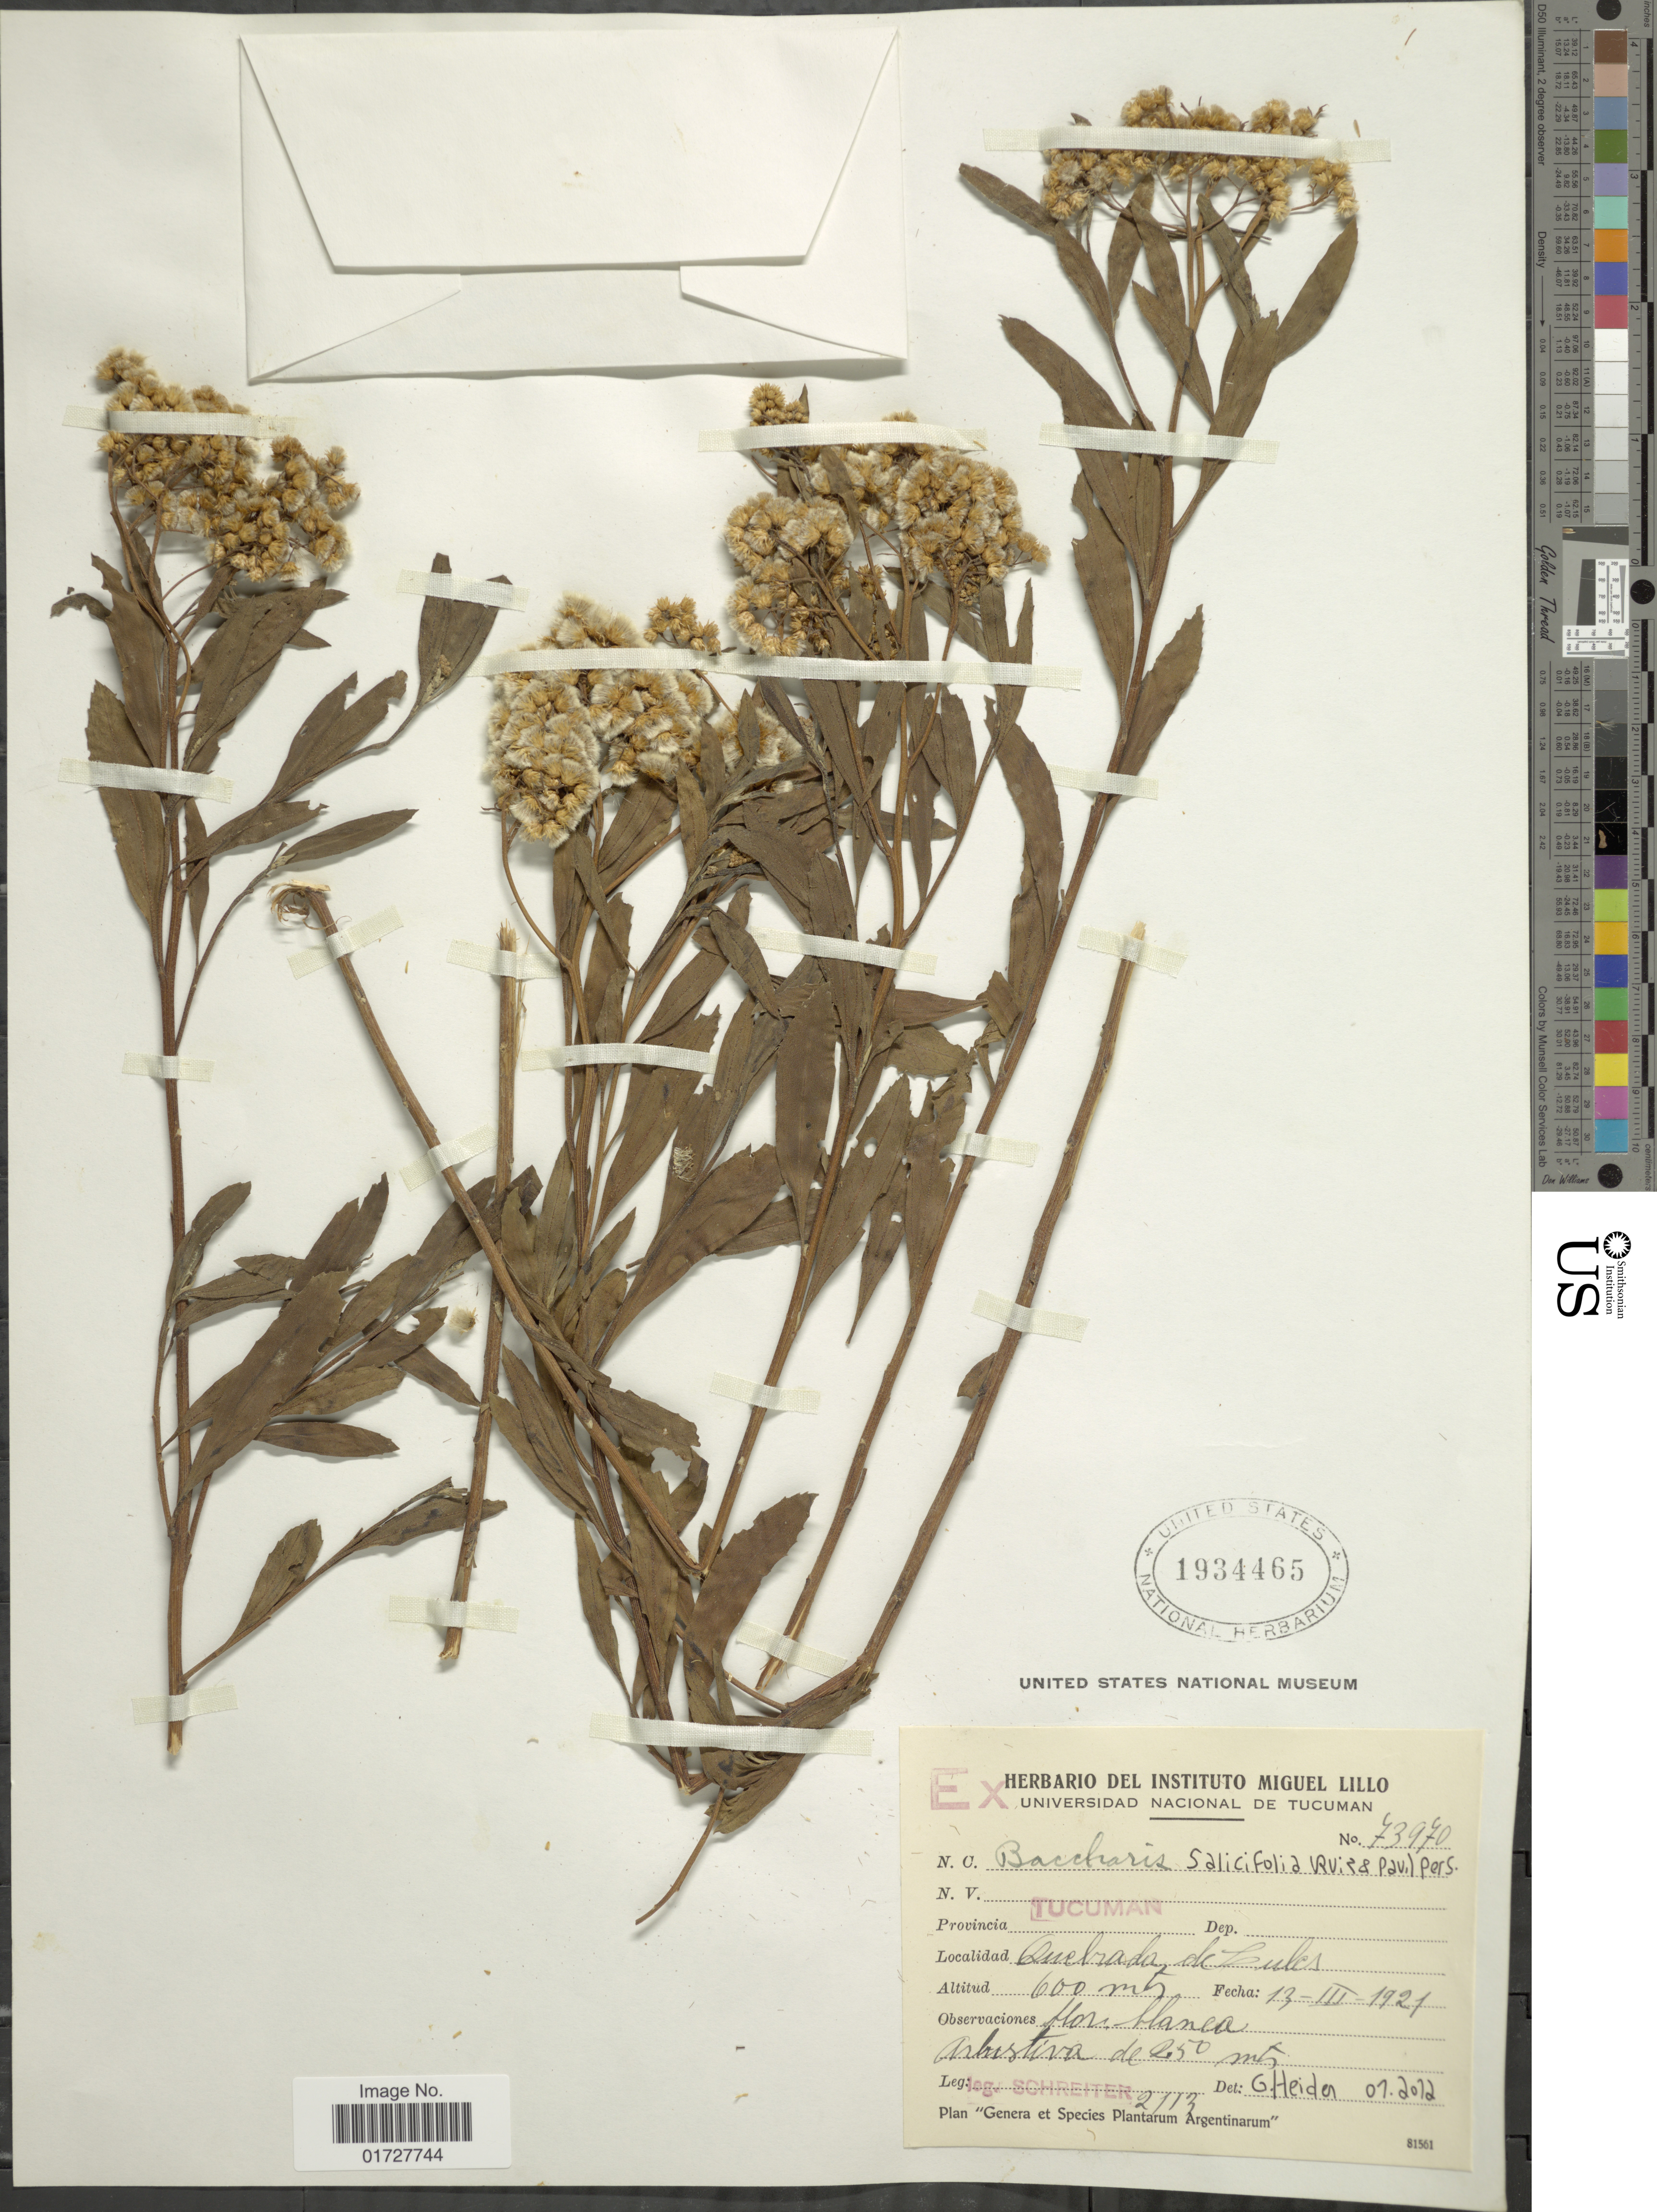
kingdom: Plantae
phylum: Tracheophyta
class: Magnoliopsida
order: Asterales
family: Asteraceae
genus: Baccharis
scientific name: Baccharis salicifolia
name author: (Ruiz & Pav.) Pers.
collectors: -. Schreiter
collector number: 2113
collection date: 1921-03-13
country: Argentina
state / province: Tucuman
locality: Quebrada de Lules.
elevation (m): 600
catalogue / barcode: US 1934465